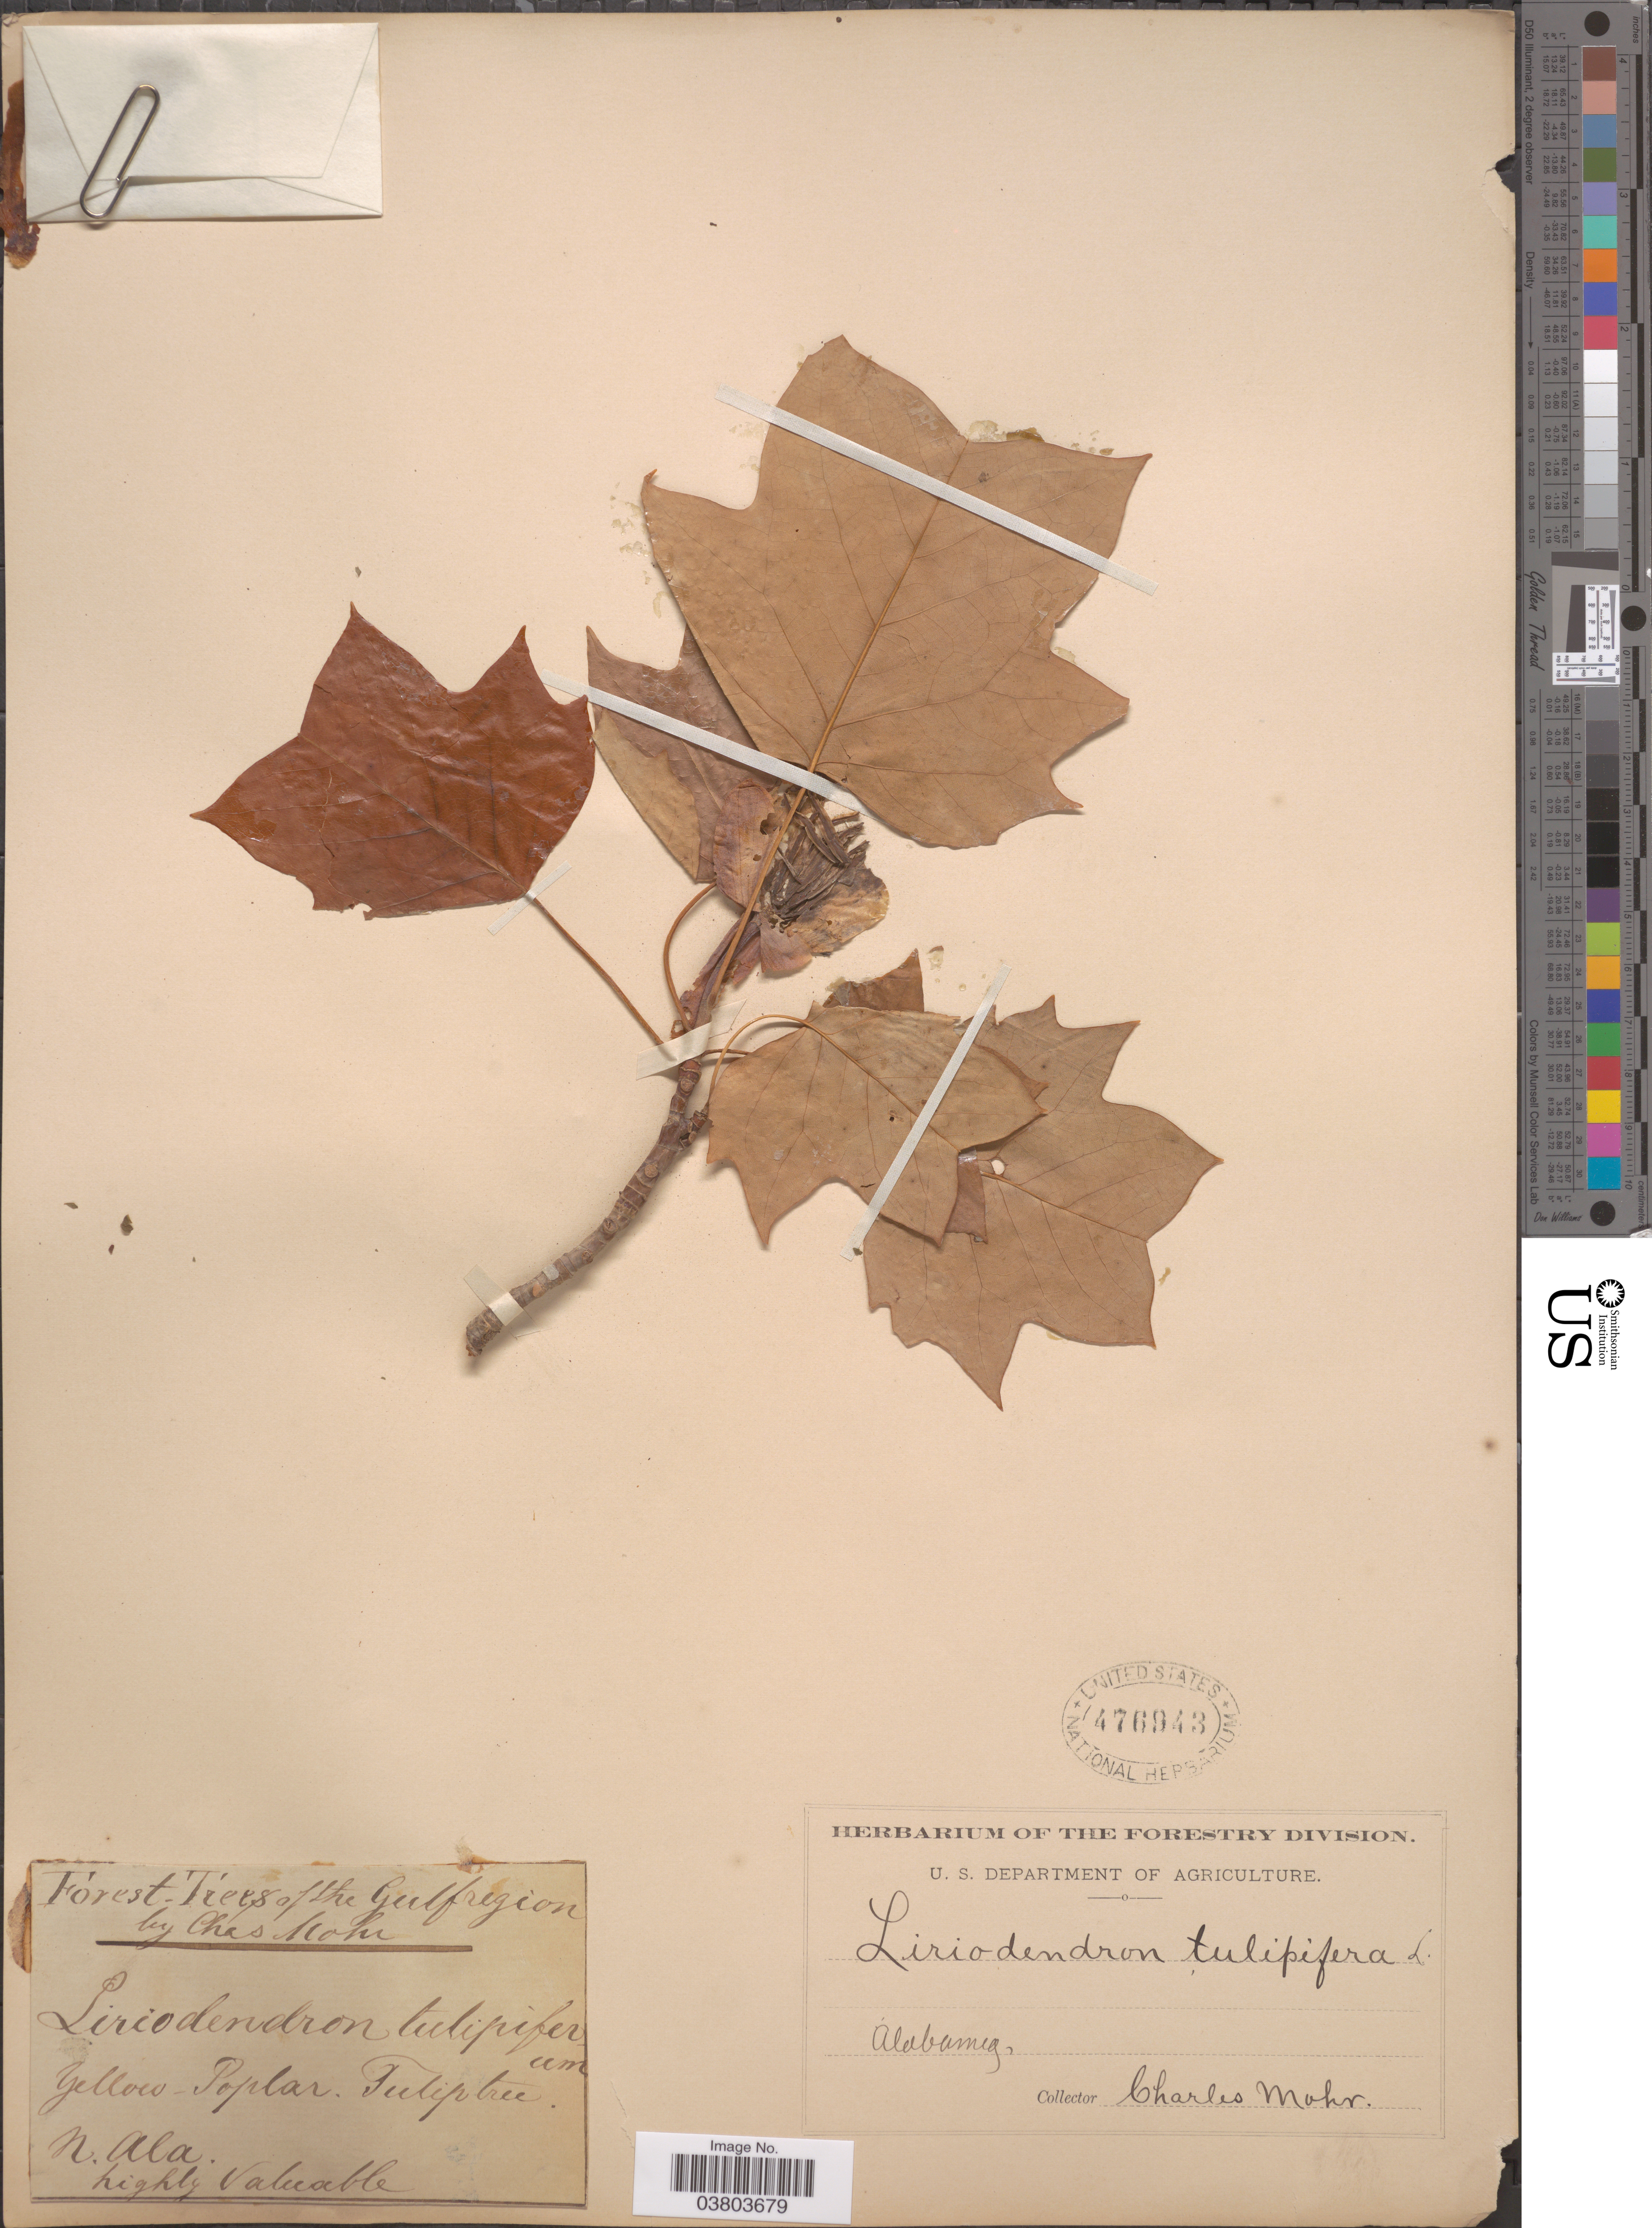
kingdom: Plantae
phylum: Tracheophyta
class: Magnoliopsida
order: Magnoliales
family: Magnoliaceae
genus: Liriodendron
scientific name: Liriodendron tulipifera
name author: L.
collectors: Mohr, C. T. (herbarium)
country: United States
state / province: Alabama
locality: The Gulf Region. N. Ala. Alabameg.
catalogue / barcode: US 476943